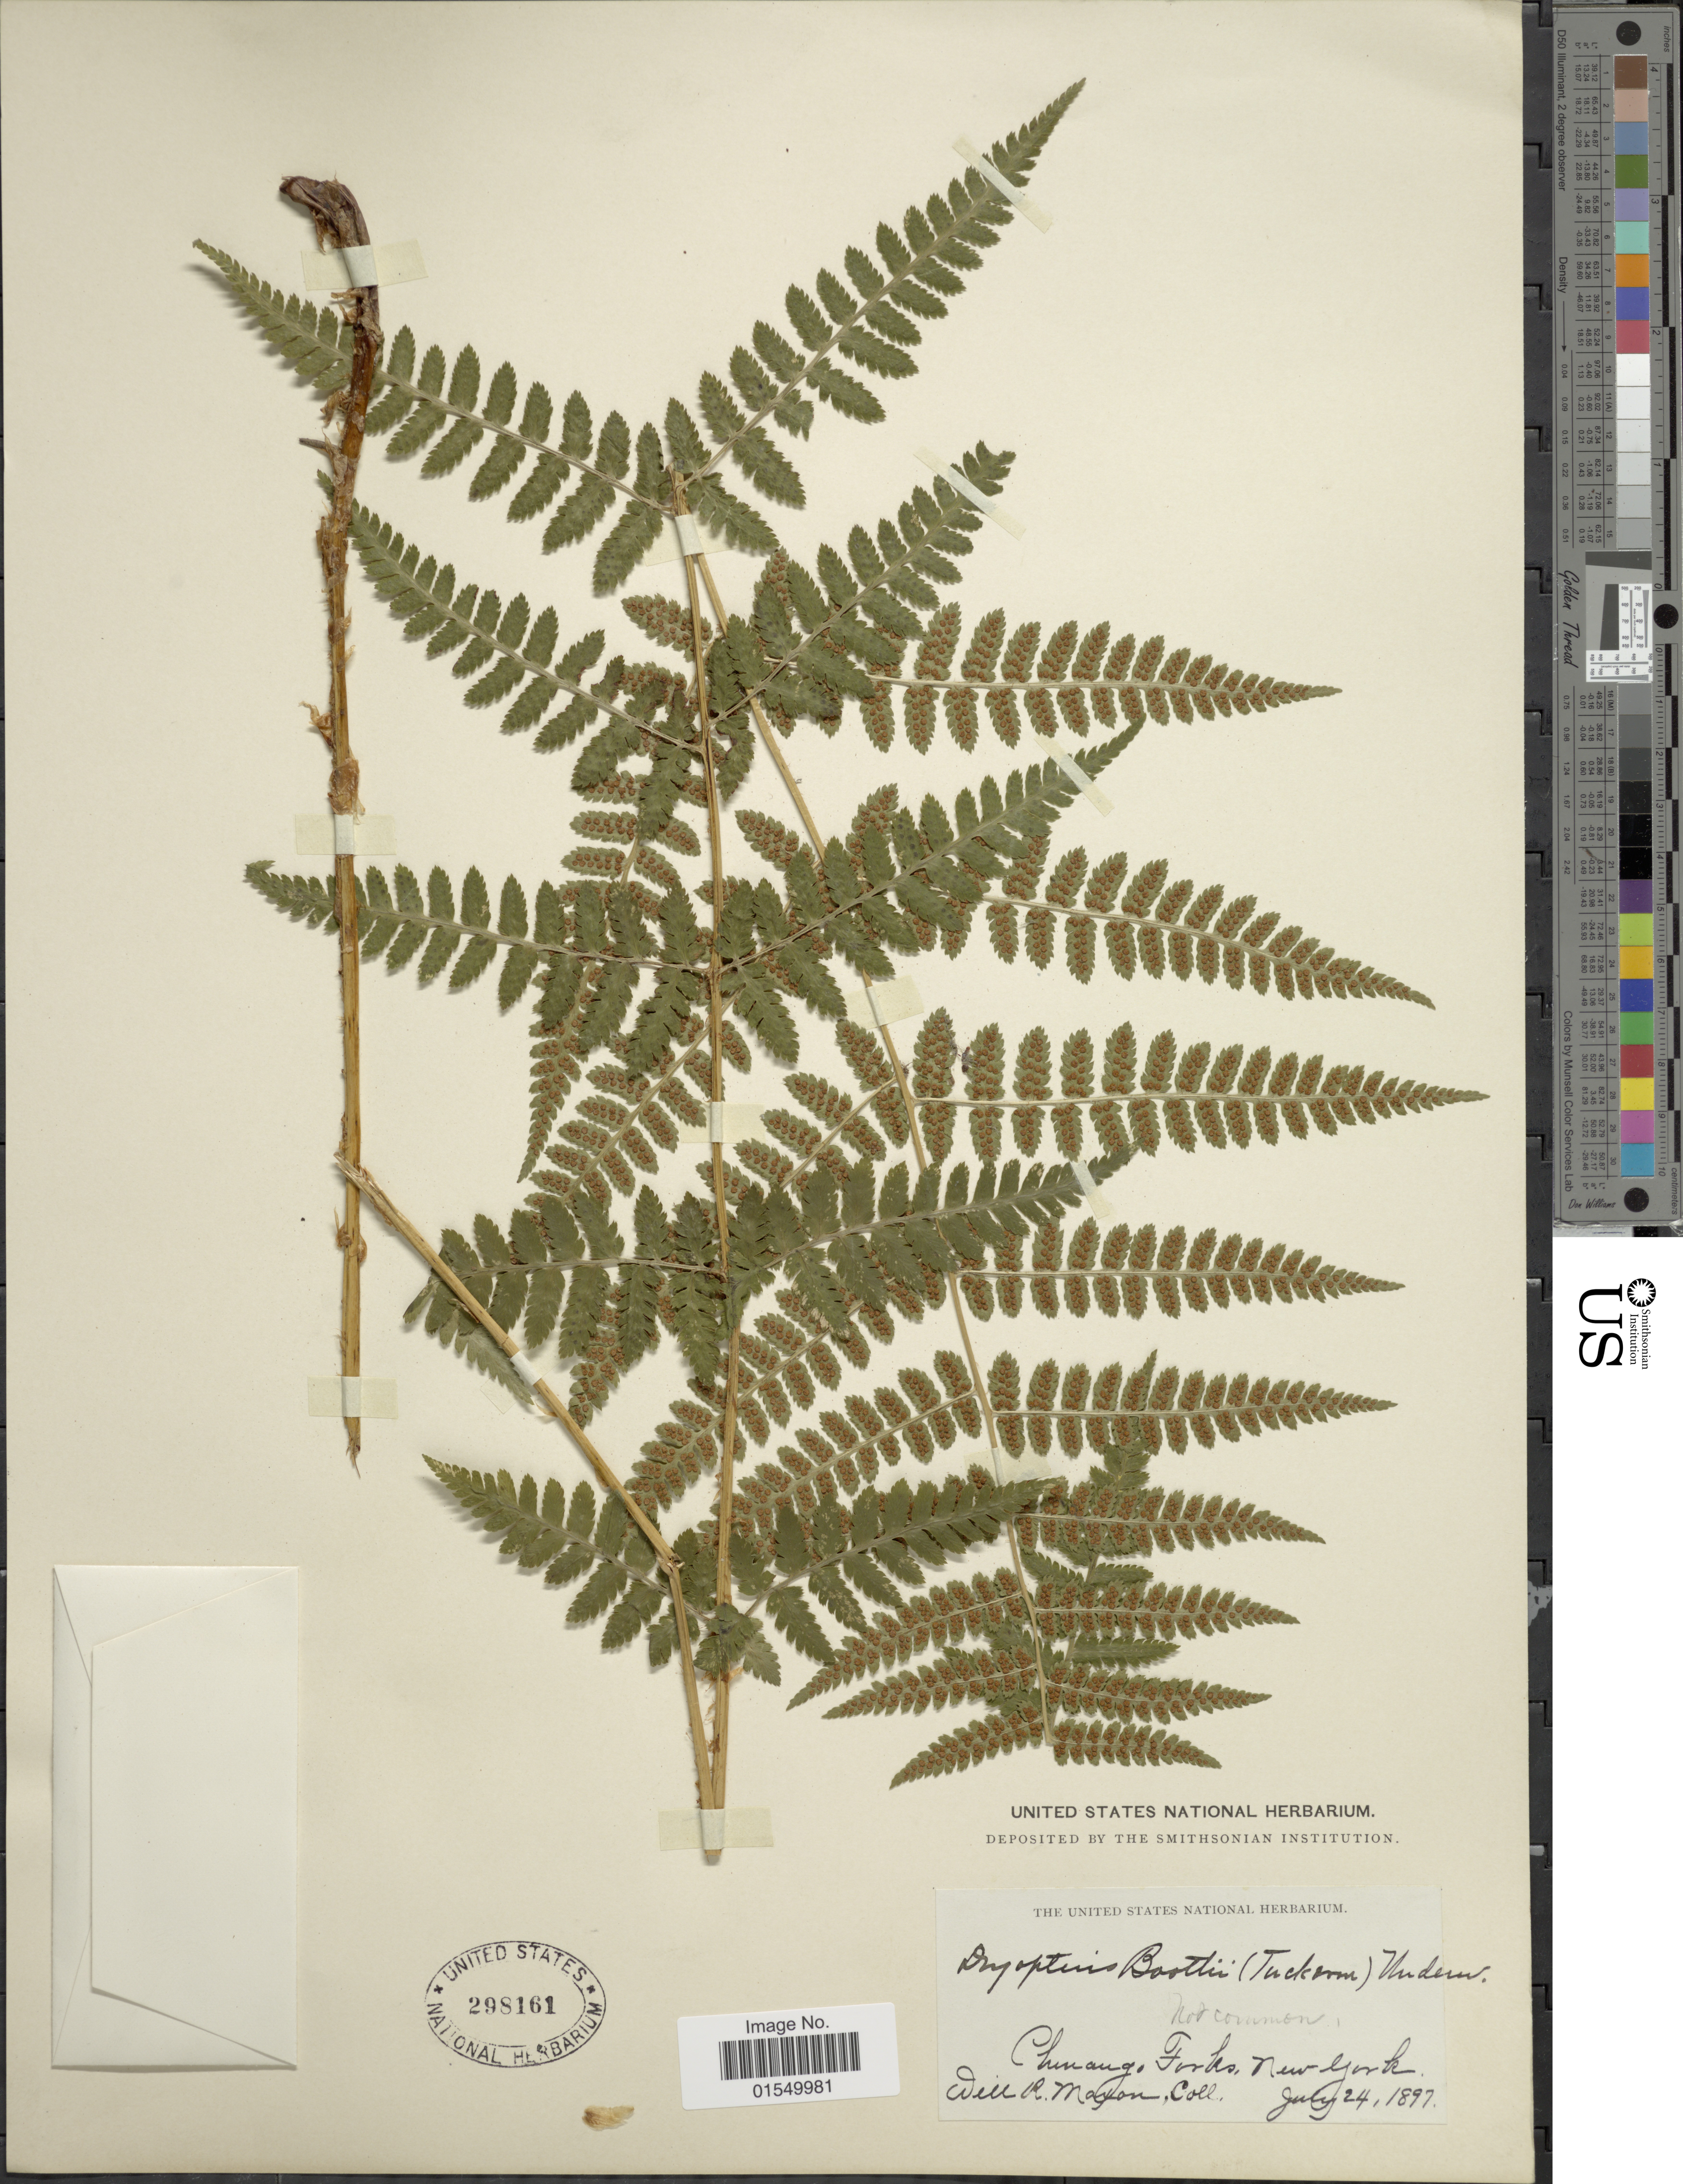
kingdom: Plantae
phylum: Tracheophyta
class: Polypodiopsida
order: Polypodiales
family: Dryopteridaceae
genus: Dryopteris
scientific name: Dryopteris x boottii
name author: Underw.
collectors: W. R. Maxon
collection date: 1897-07-24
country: United States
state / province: New York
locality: Chinango Forks, New York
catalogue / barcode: US 298161